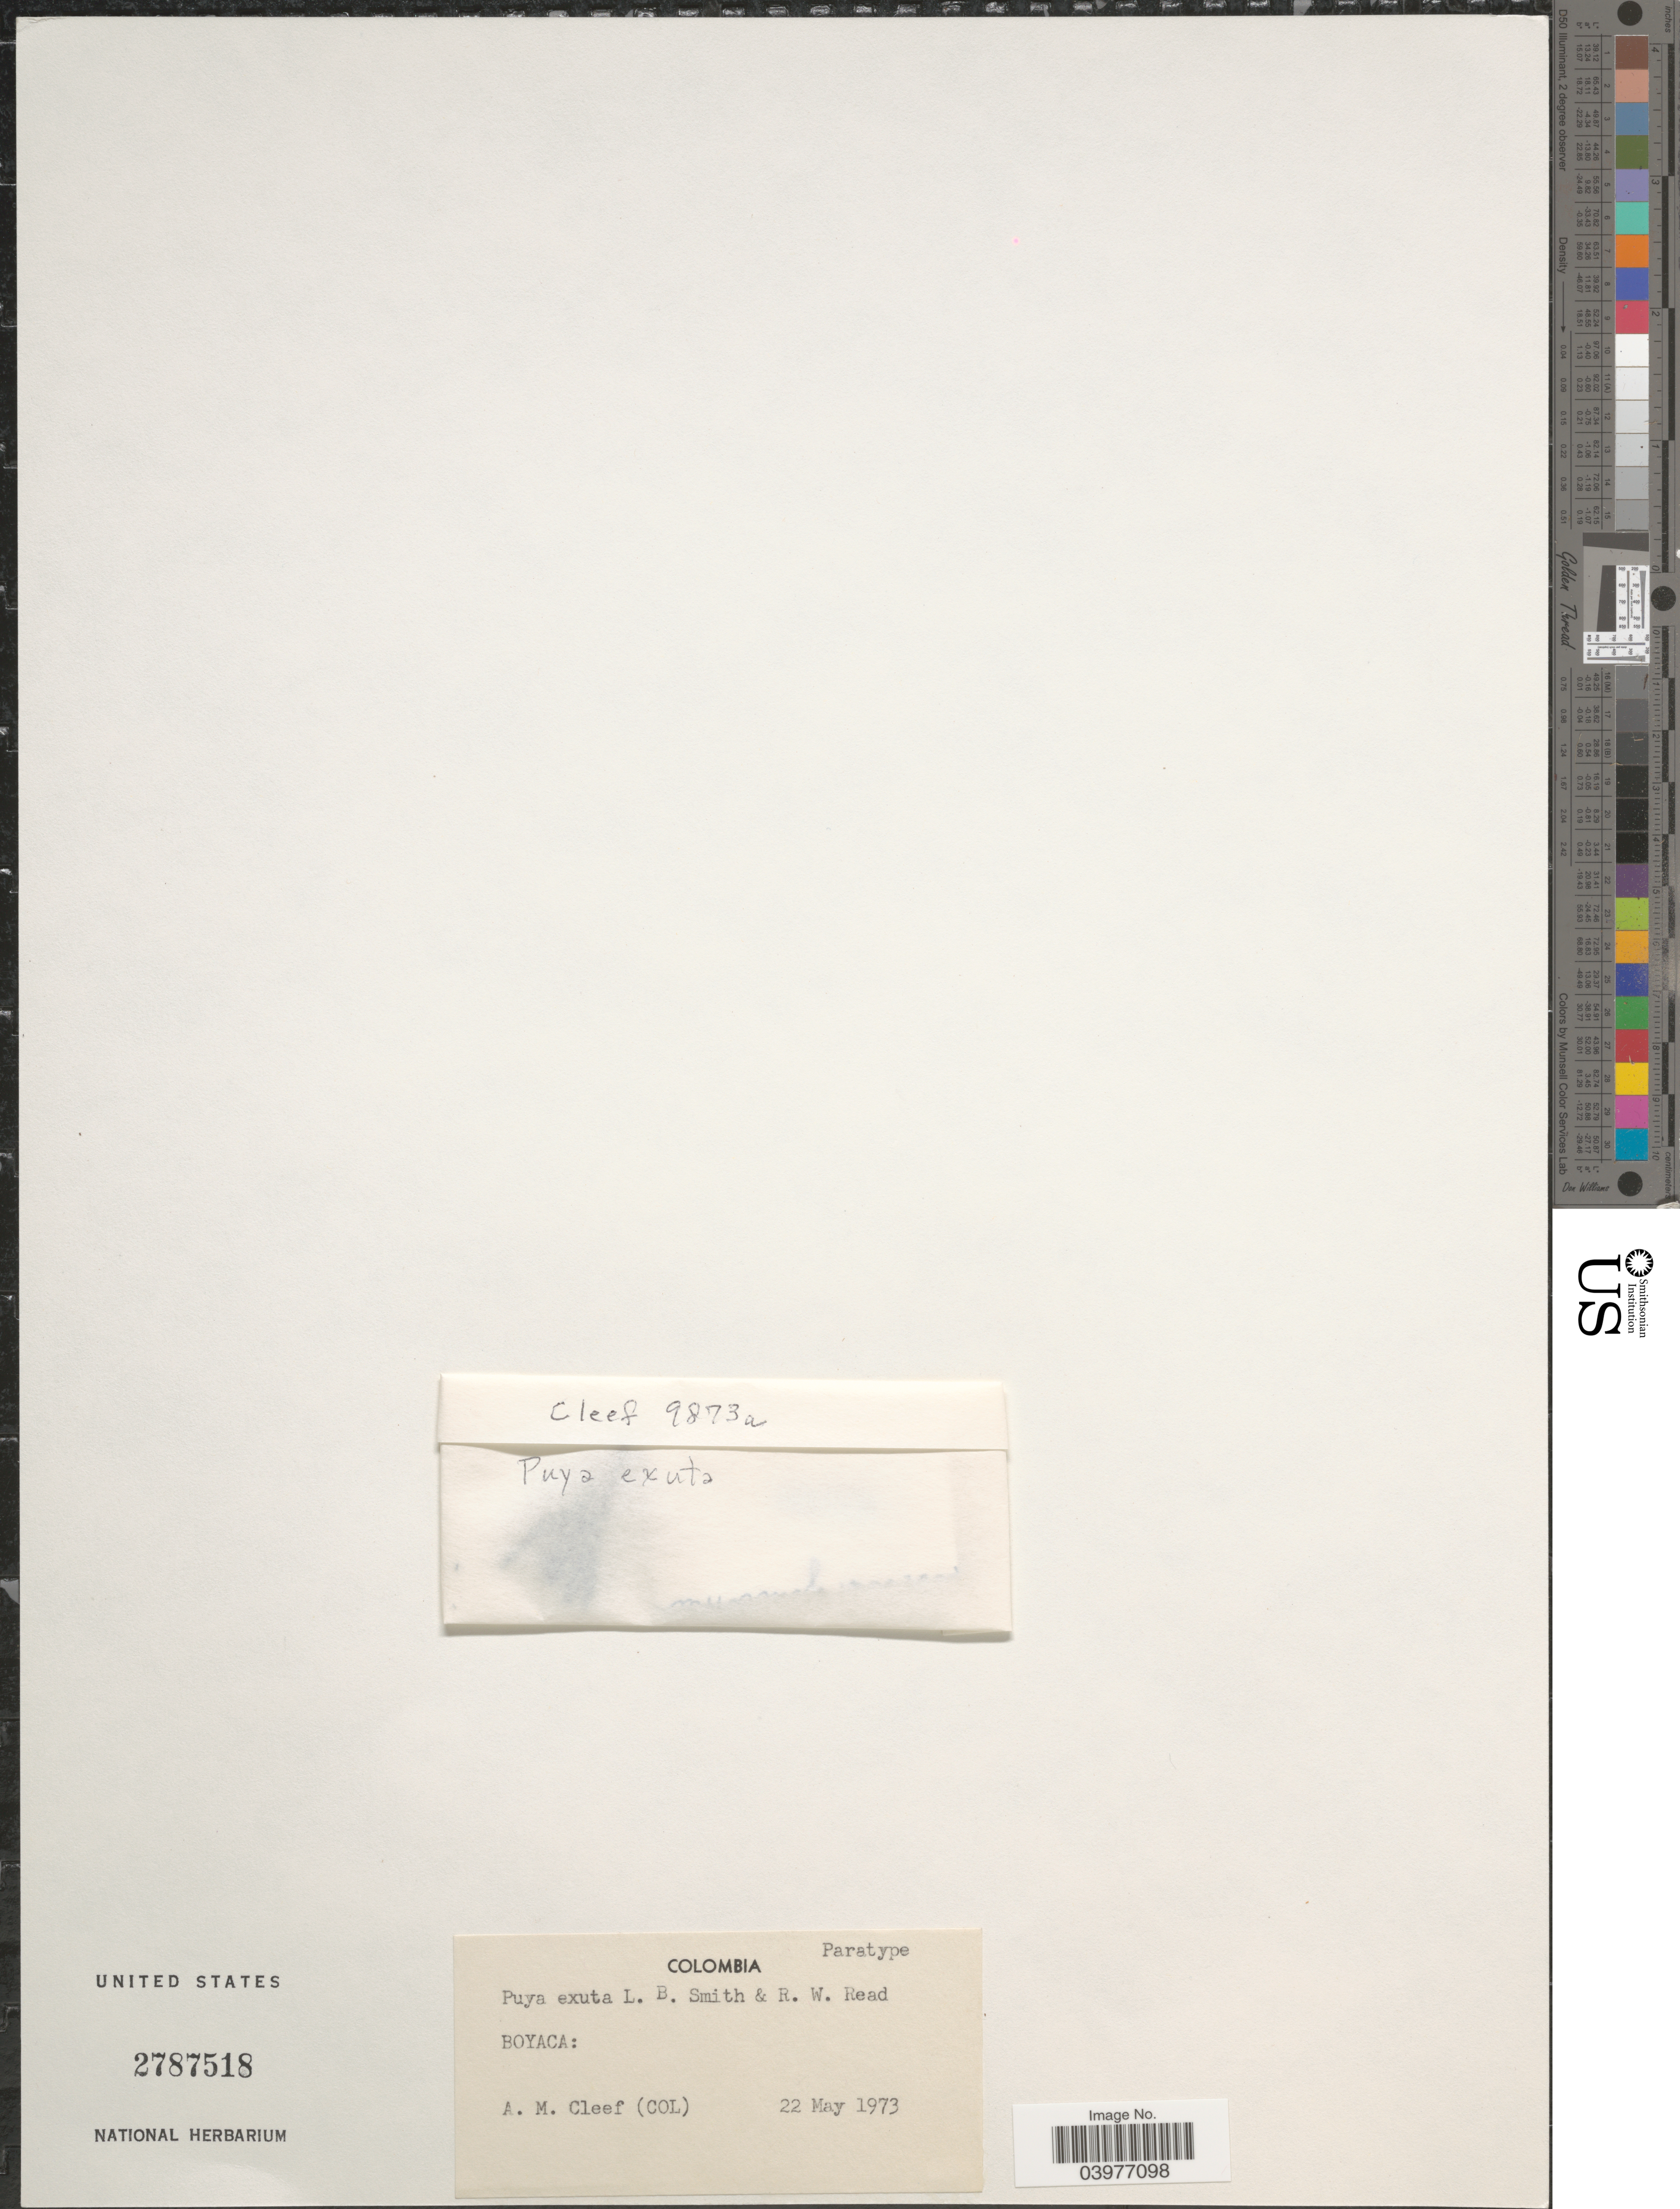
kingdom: Plantae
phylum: Tracheophyta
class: Liliopsida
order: Poales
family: Bromeliaceae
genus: Puya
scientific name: Puya exuta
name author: L.B. Sm. & Read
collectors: A. M. Cleef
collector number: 9873a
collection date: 1973-05-22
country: Colombia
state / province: Boyacá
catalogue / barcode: US 2787518